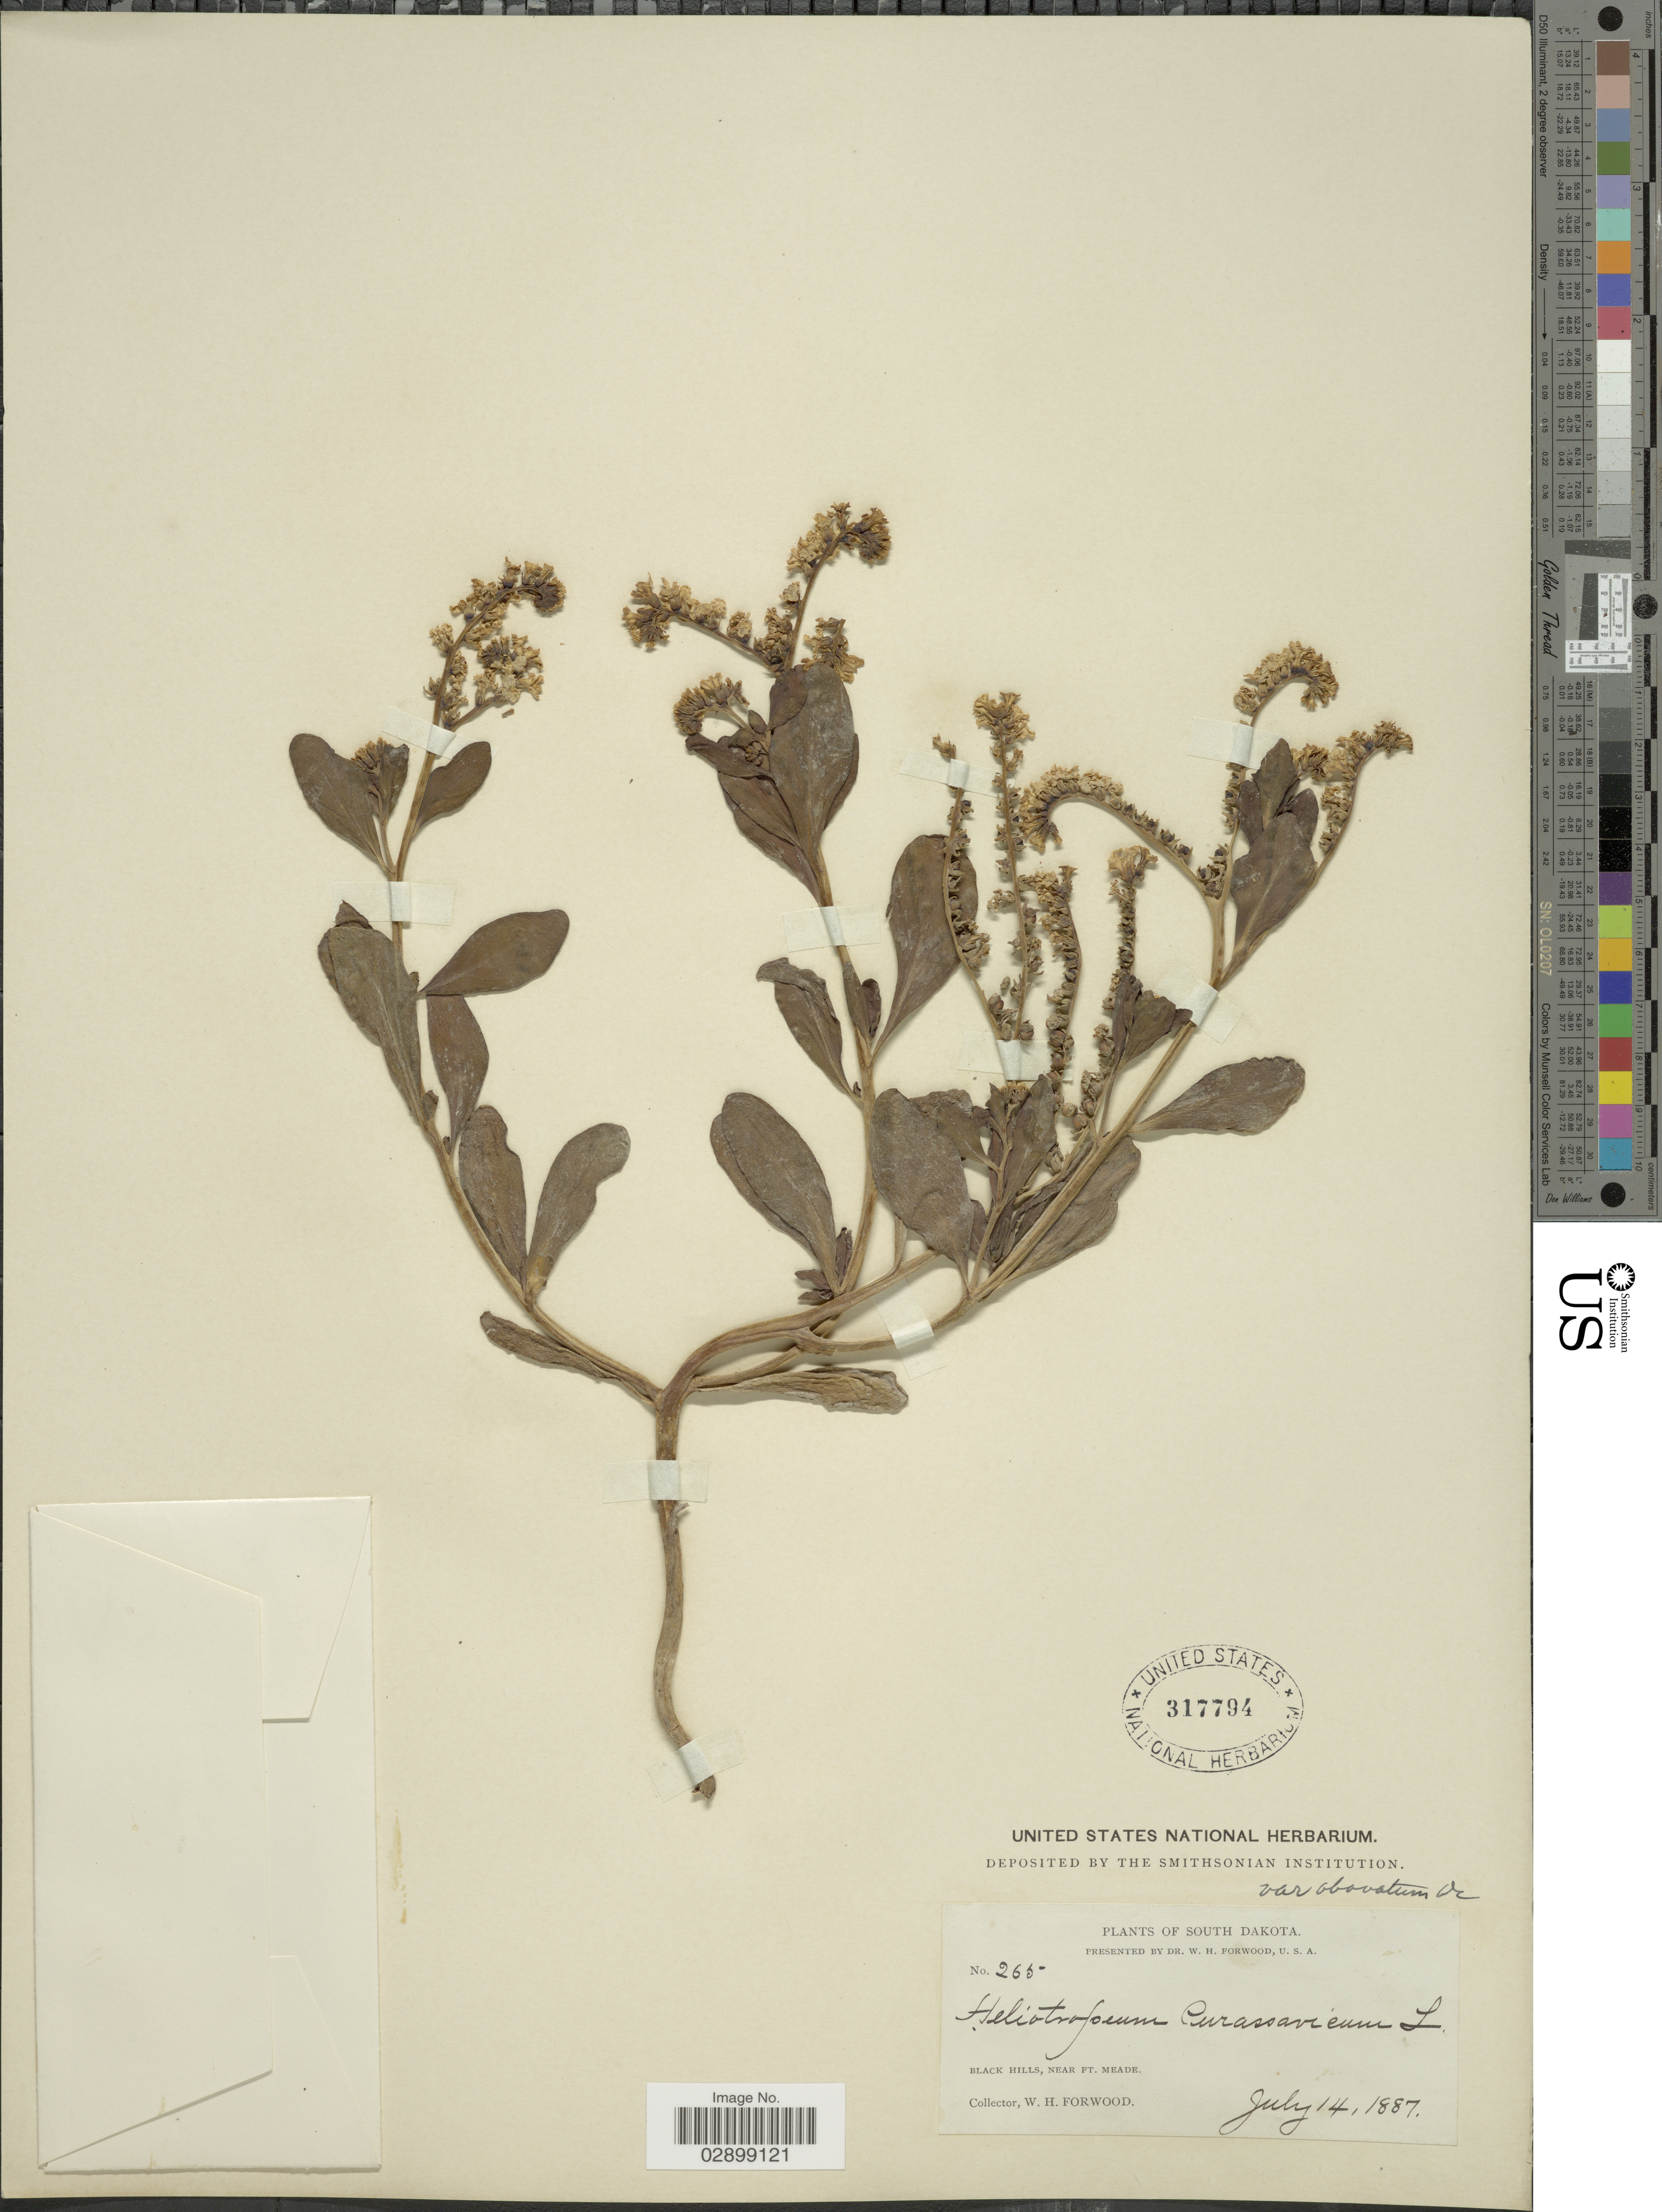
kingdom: Plantae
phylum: Tracheophyta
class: Magnoliopsida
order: Boraginales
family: Heliotropiaceae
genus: Heliotropium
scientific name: Heliotropium curassavicum subsp. obovatum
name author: (DC.) Á. Löve & D. Löve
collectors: W. Forwood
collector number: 265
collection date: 1887-07-14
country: United States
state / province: South Dakota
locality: Black Hills, near Ft. Meade.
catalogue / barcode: US 317794